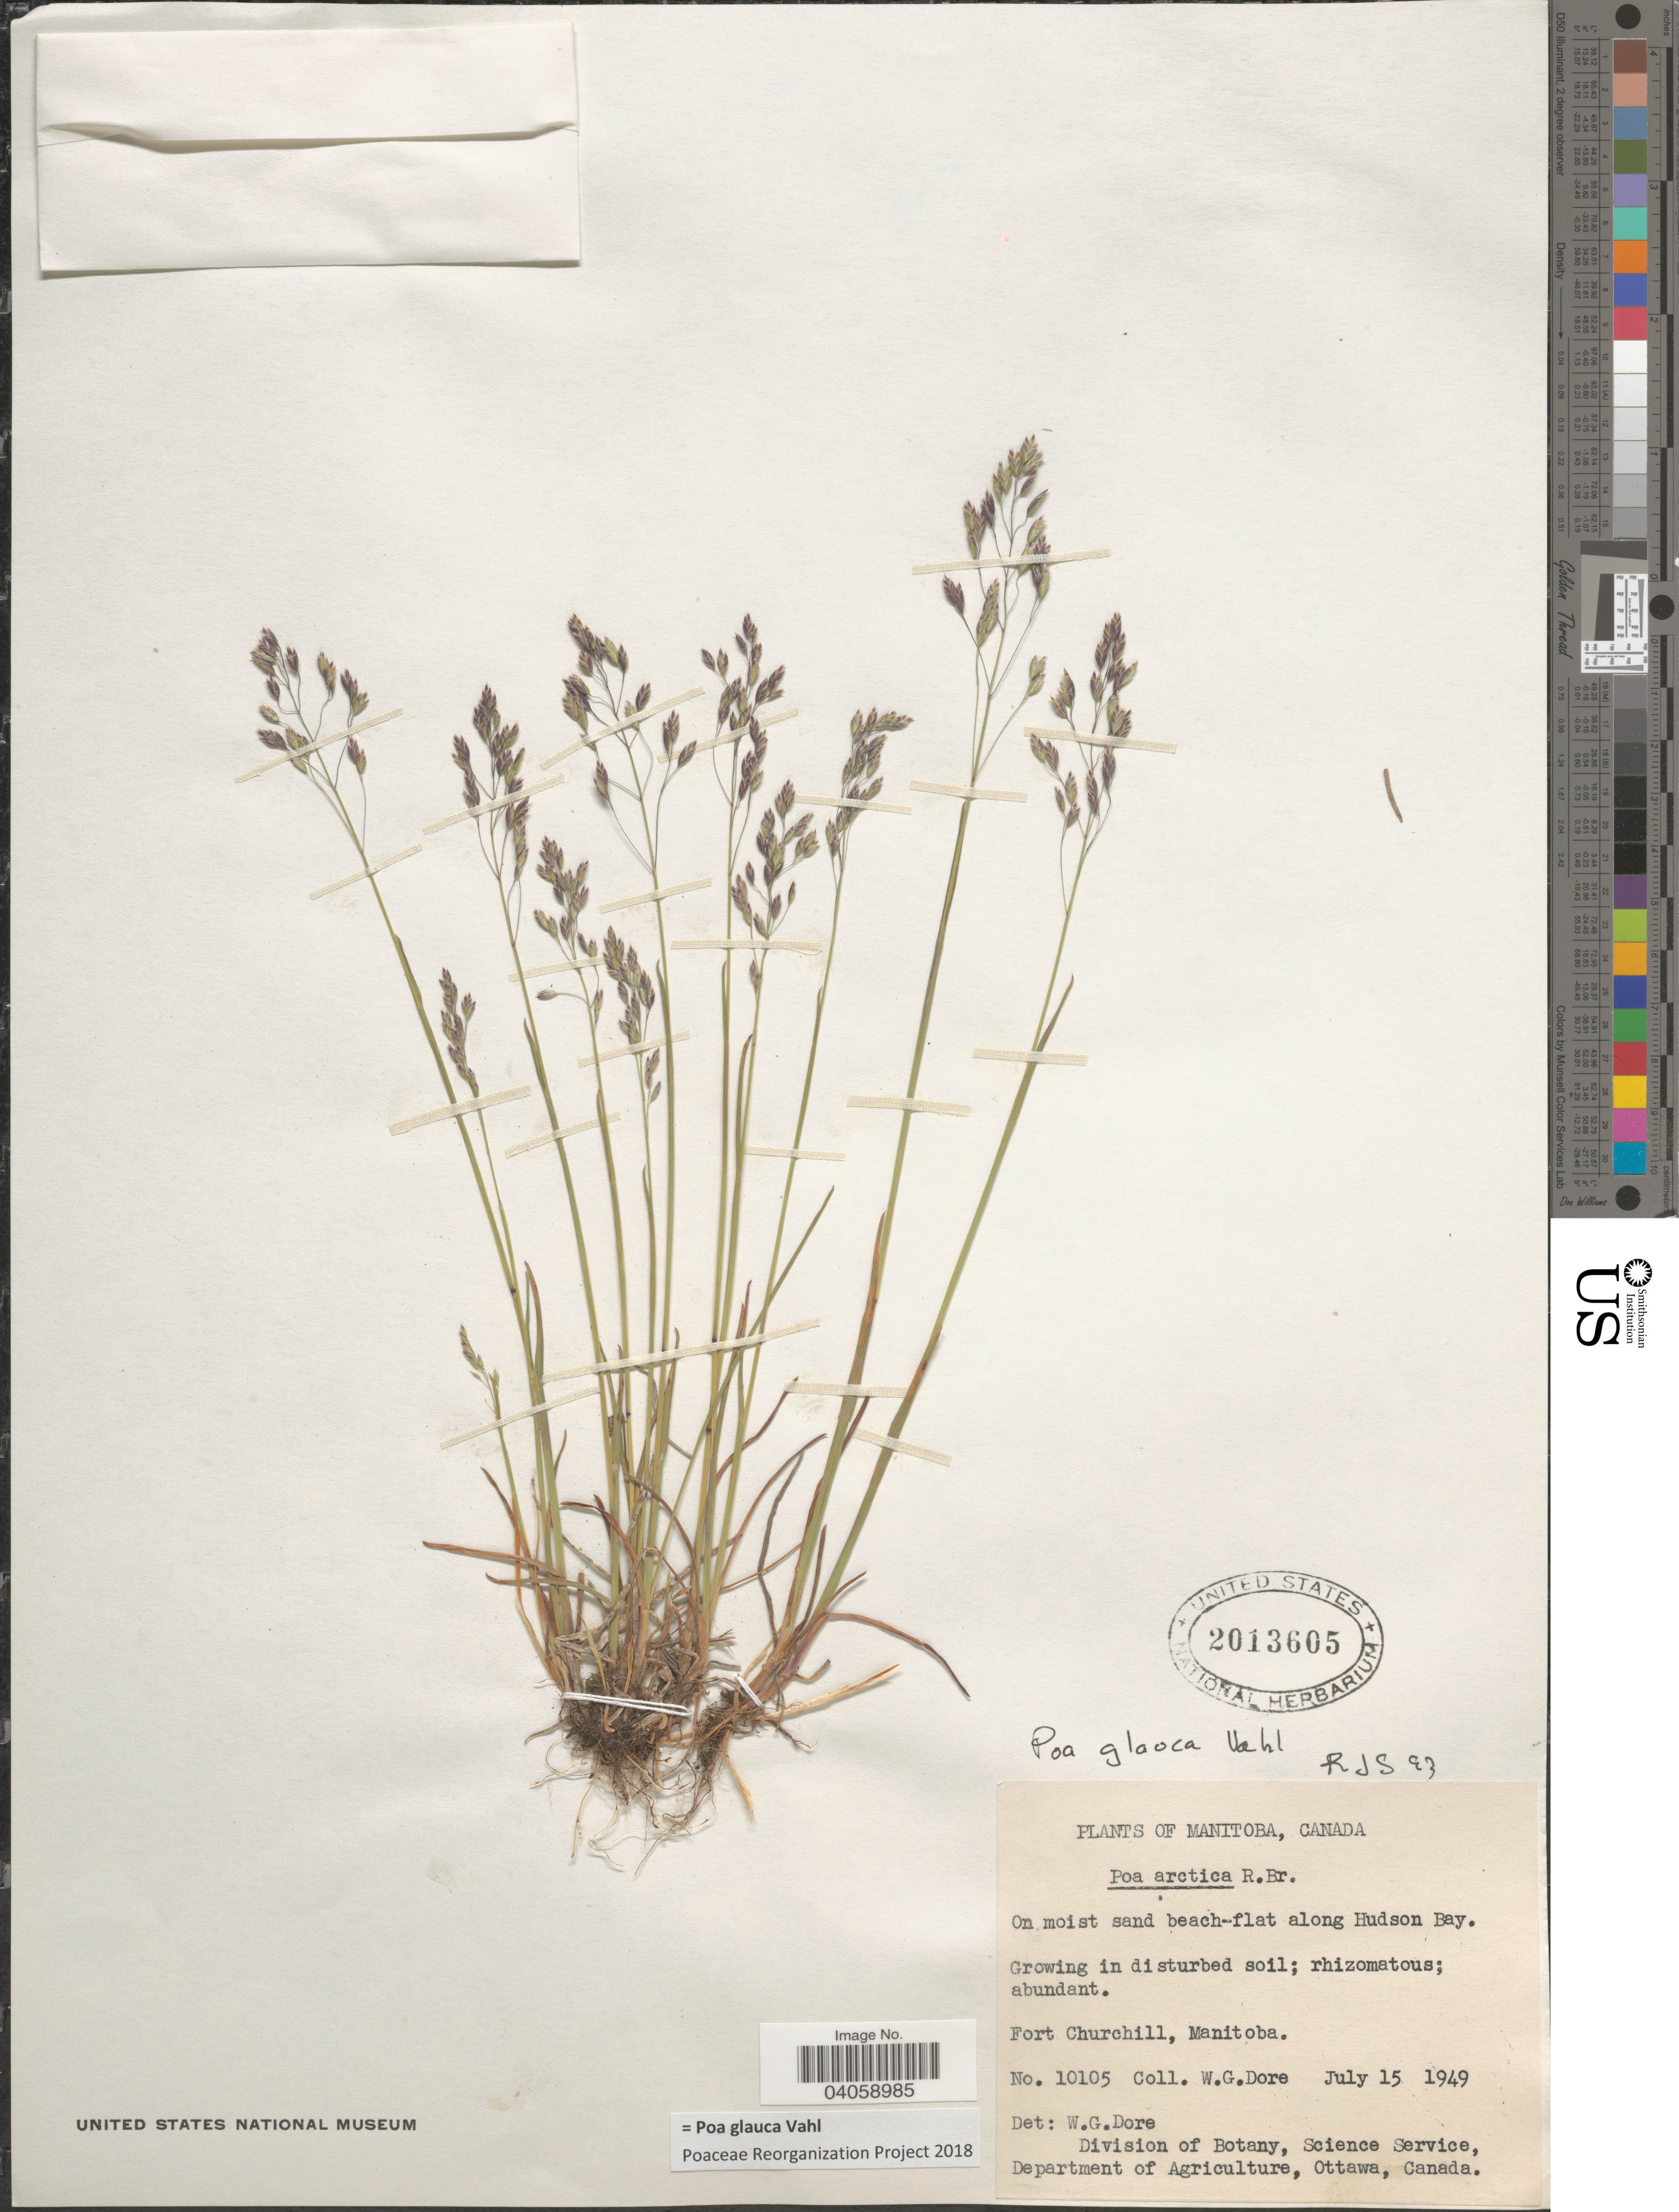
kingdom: Plantae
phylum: Tracheophyta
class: Liliopsida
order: Poales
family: Poaceae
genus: Poa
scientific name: Poa glauca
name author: Vahl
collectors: W. Dore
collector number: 10105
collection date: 1949-07-15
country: Canada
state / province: Manitoba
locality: Along Hudson Bay. Fort Churchill.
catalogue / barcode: US 2013605